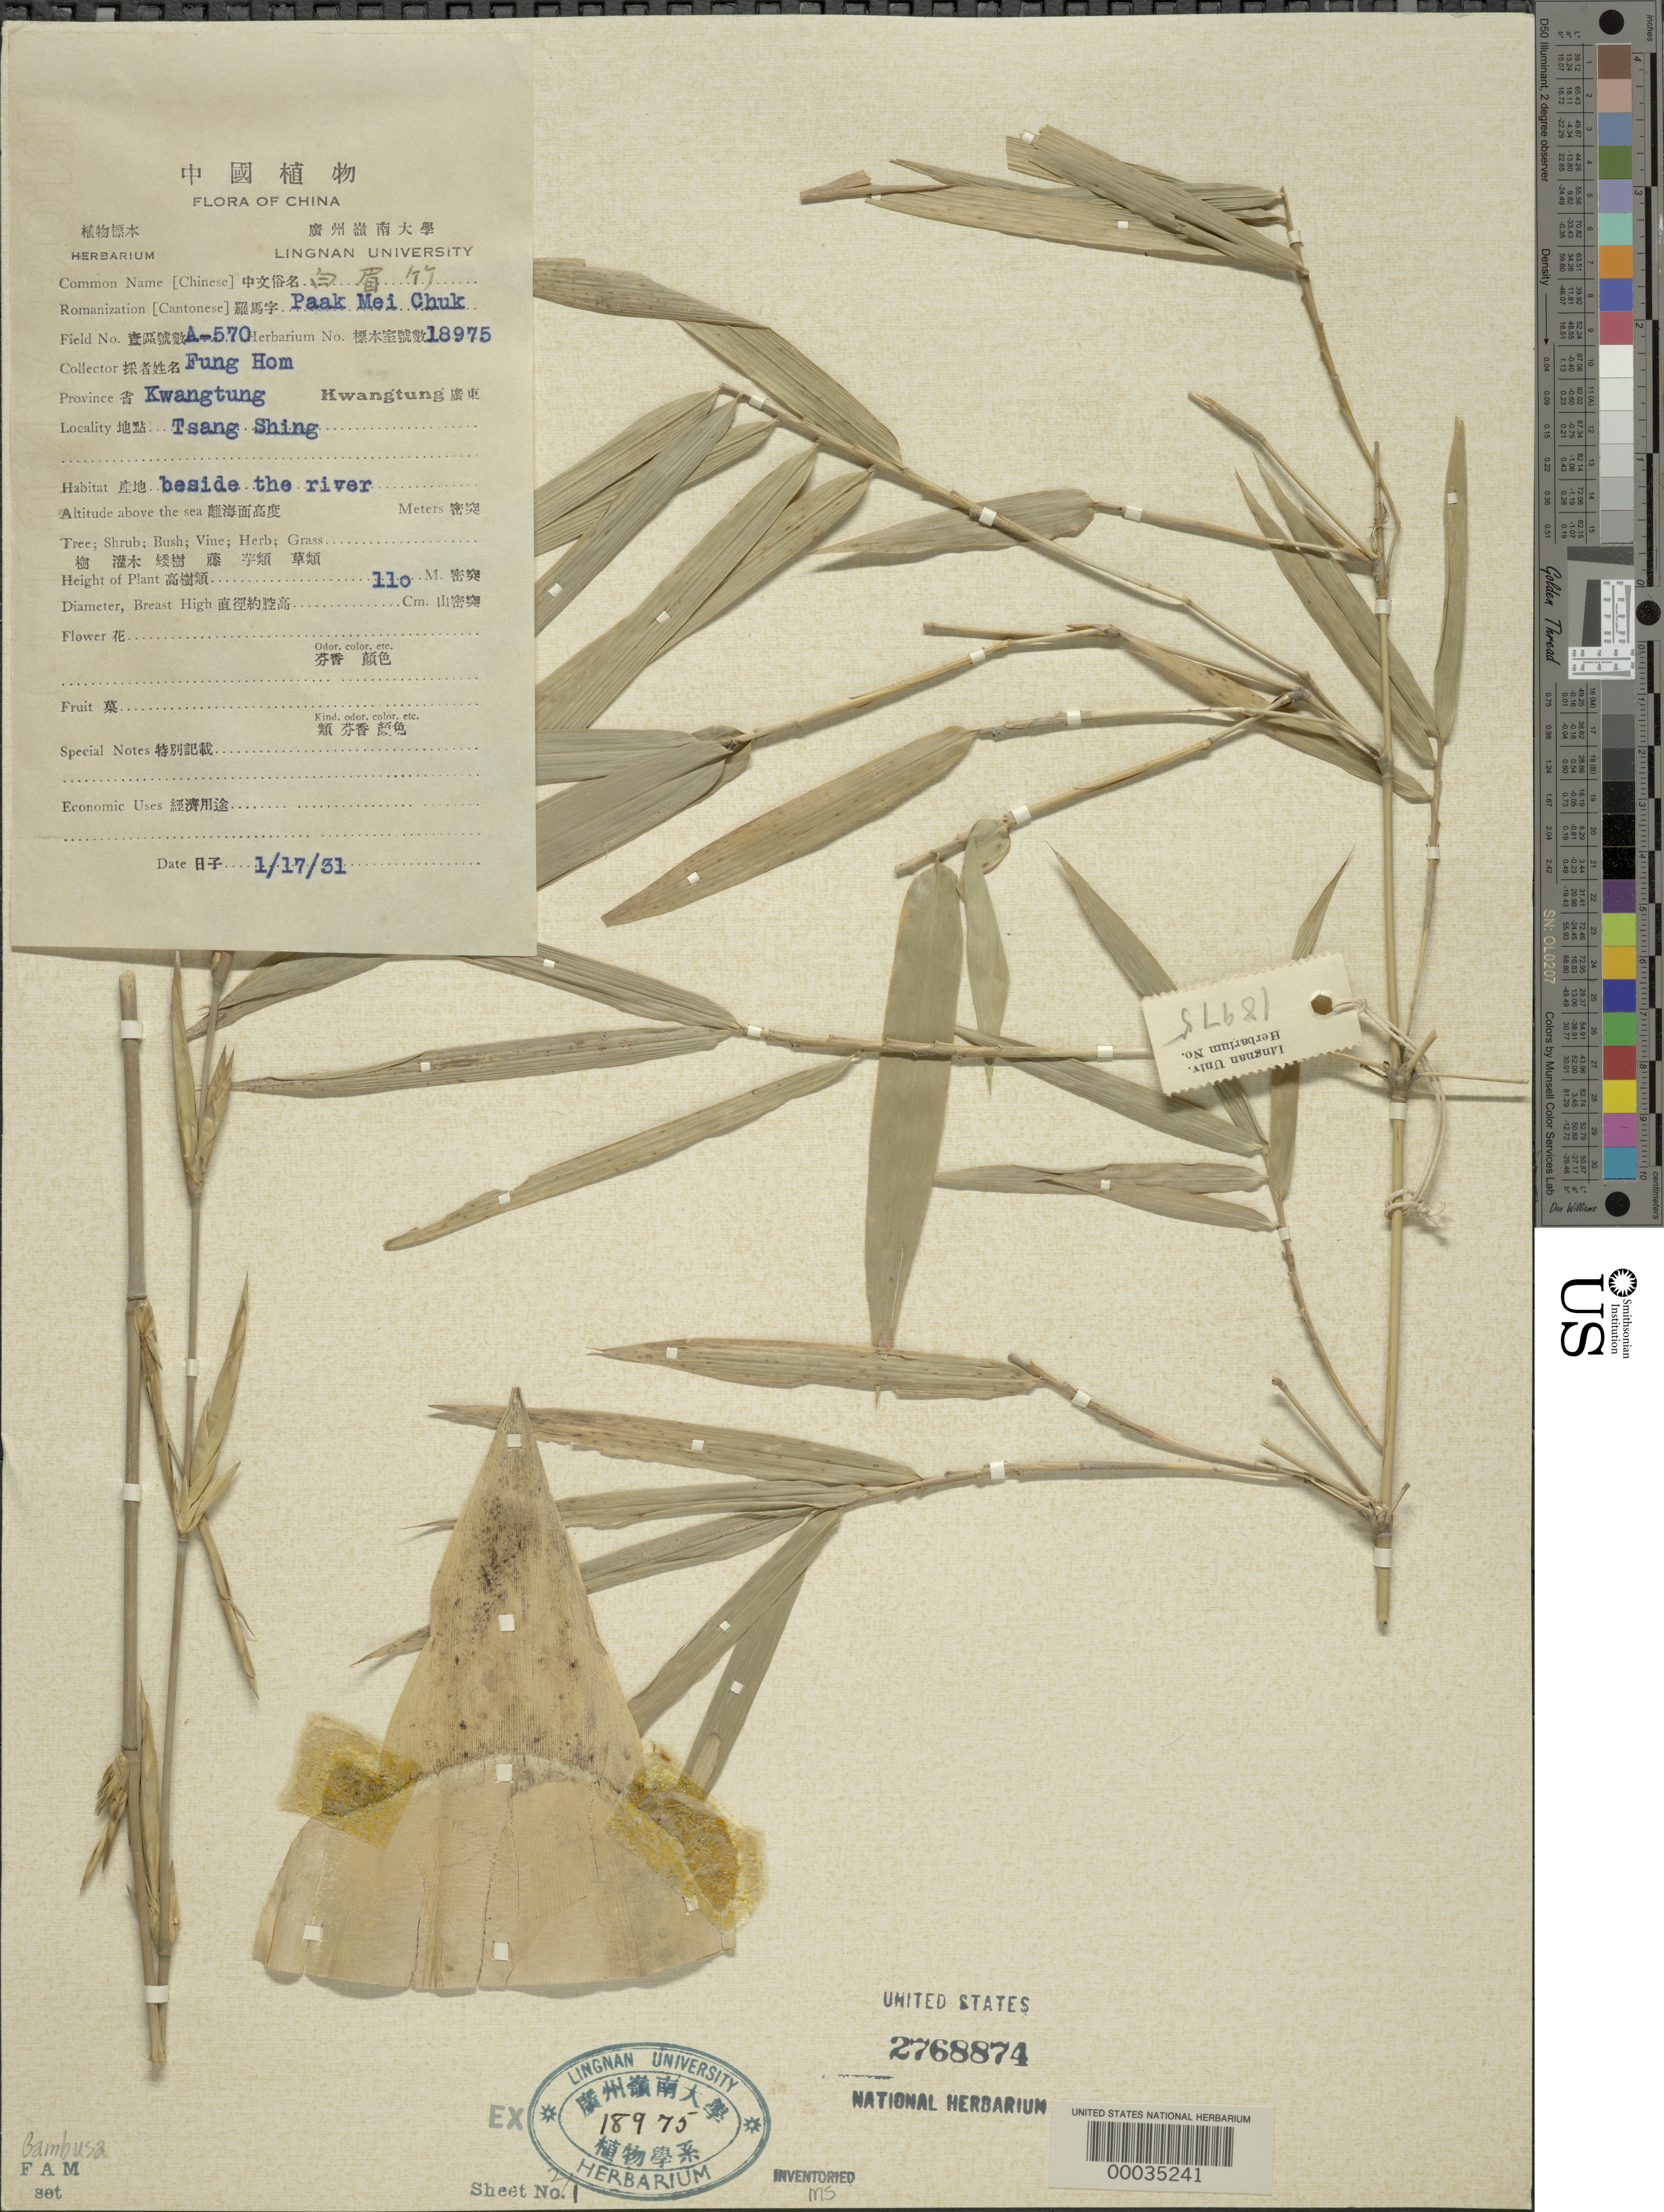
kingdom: Plantae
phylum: Tracheophyta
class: Liliopsida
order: Poales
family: Poaceae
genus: Bambusa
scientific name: Bambusa sp.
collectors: H. L. Fung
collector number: A-570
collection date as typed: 17 Jan 1931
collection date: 1931-01-17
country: China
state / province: Guangdong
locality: Tsang shing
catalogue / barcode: US 2768874